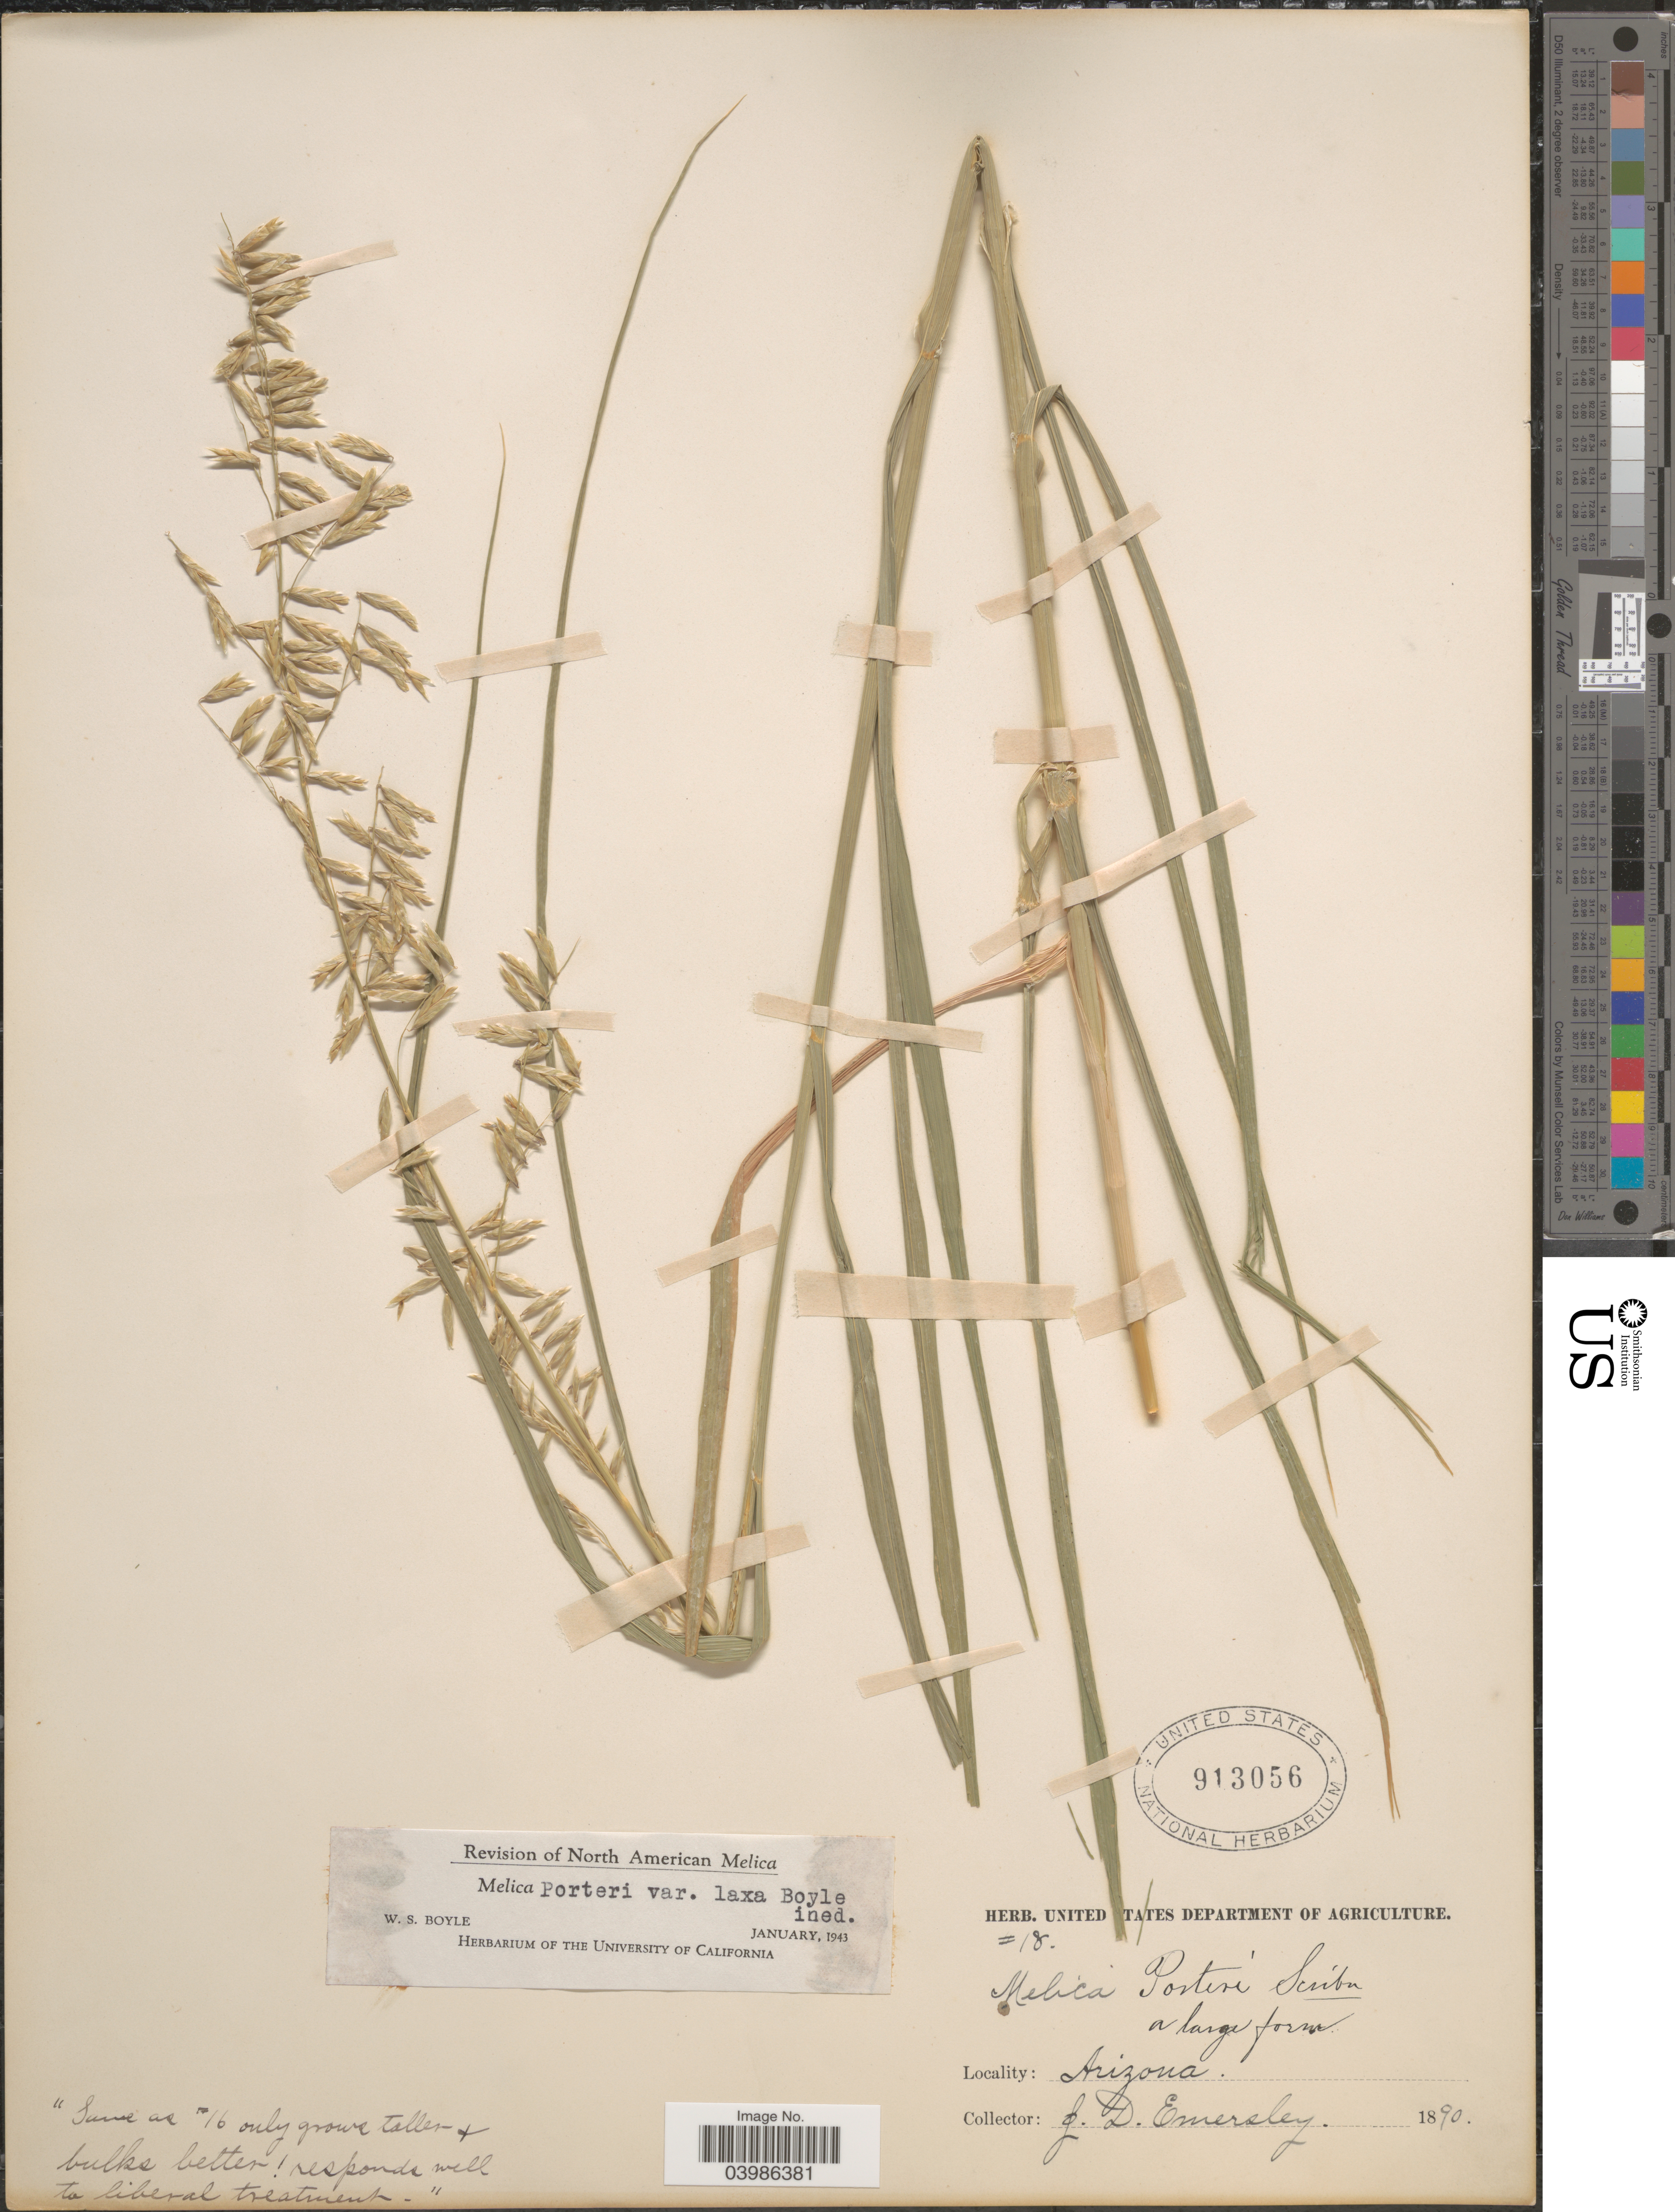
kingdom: Plantae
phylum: Tracheophyta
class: Liliopsida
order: Poales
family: Poaceae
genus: Melica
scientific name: Melica porteri var. laxa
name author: Boyle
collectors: J. Emersley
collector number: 18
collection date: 1890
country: United States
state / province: Arizona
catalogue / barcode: US 913056